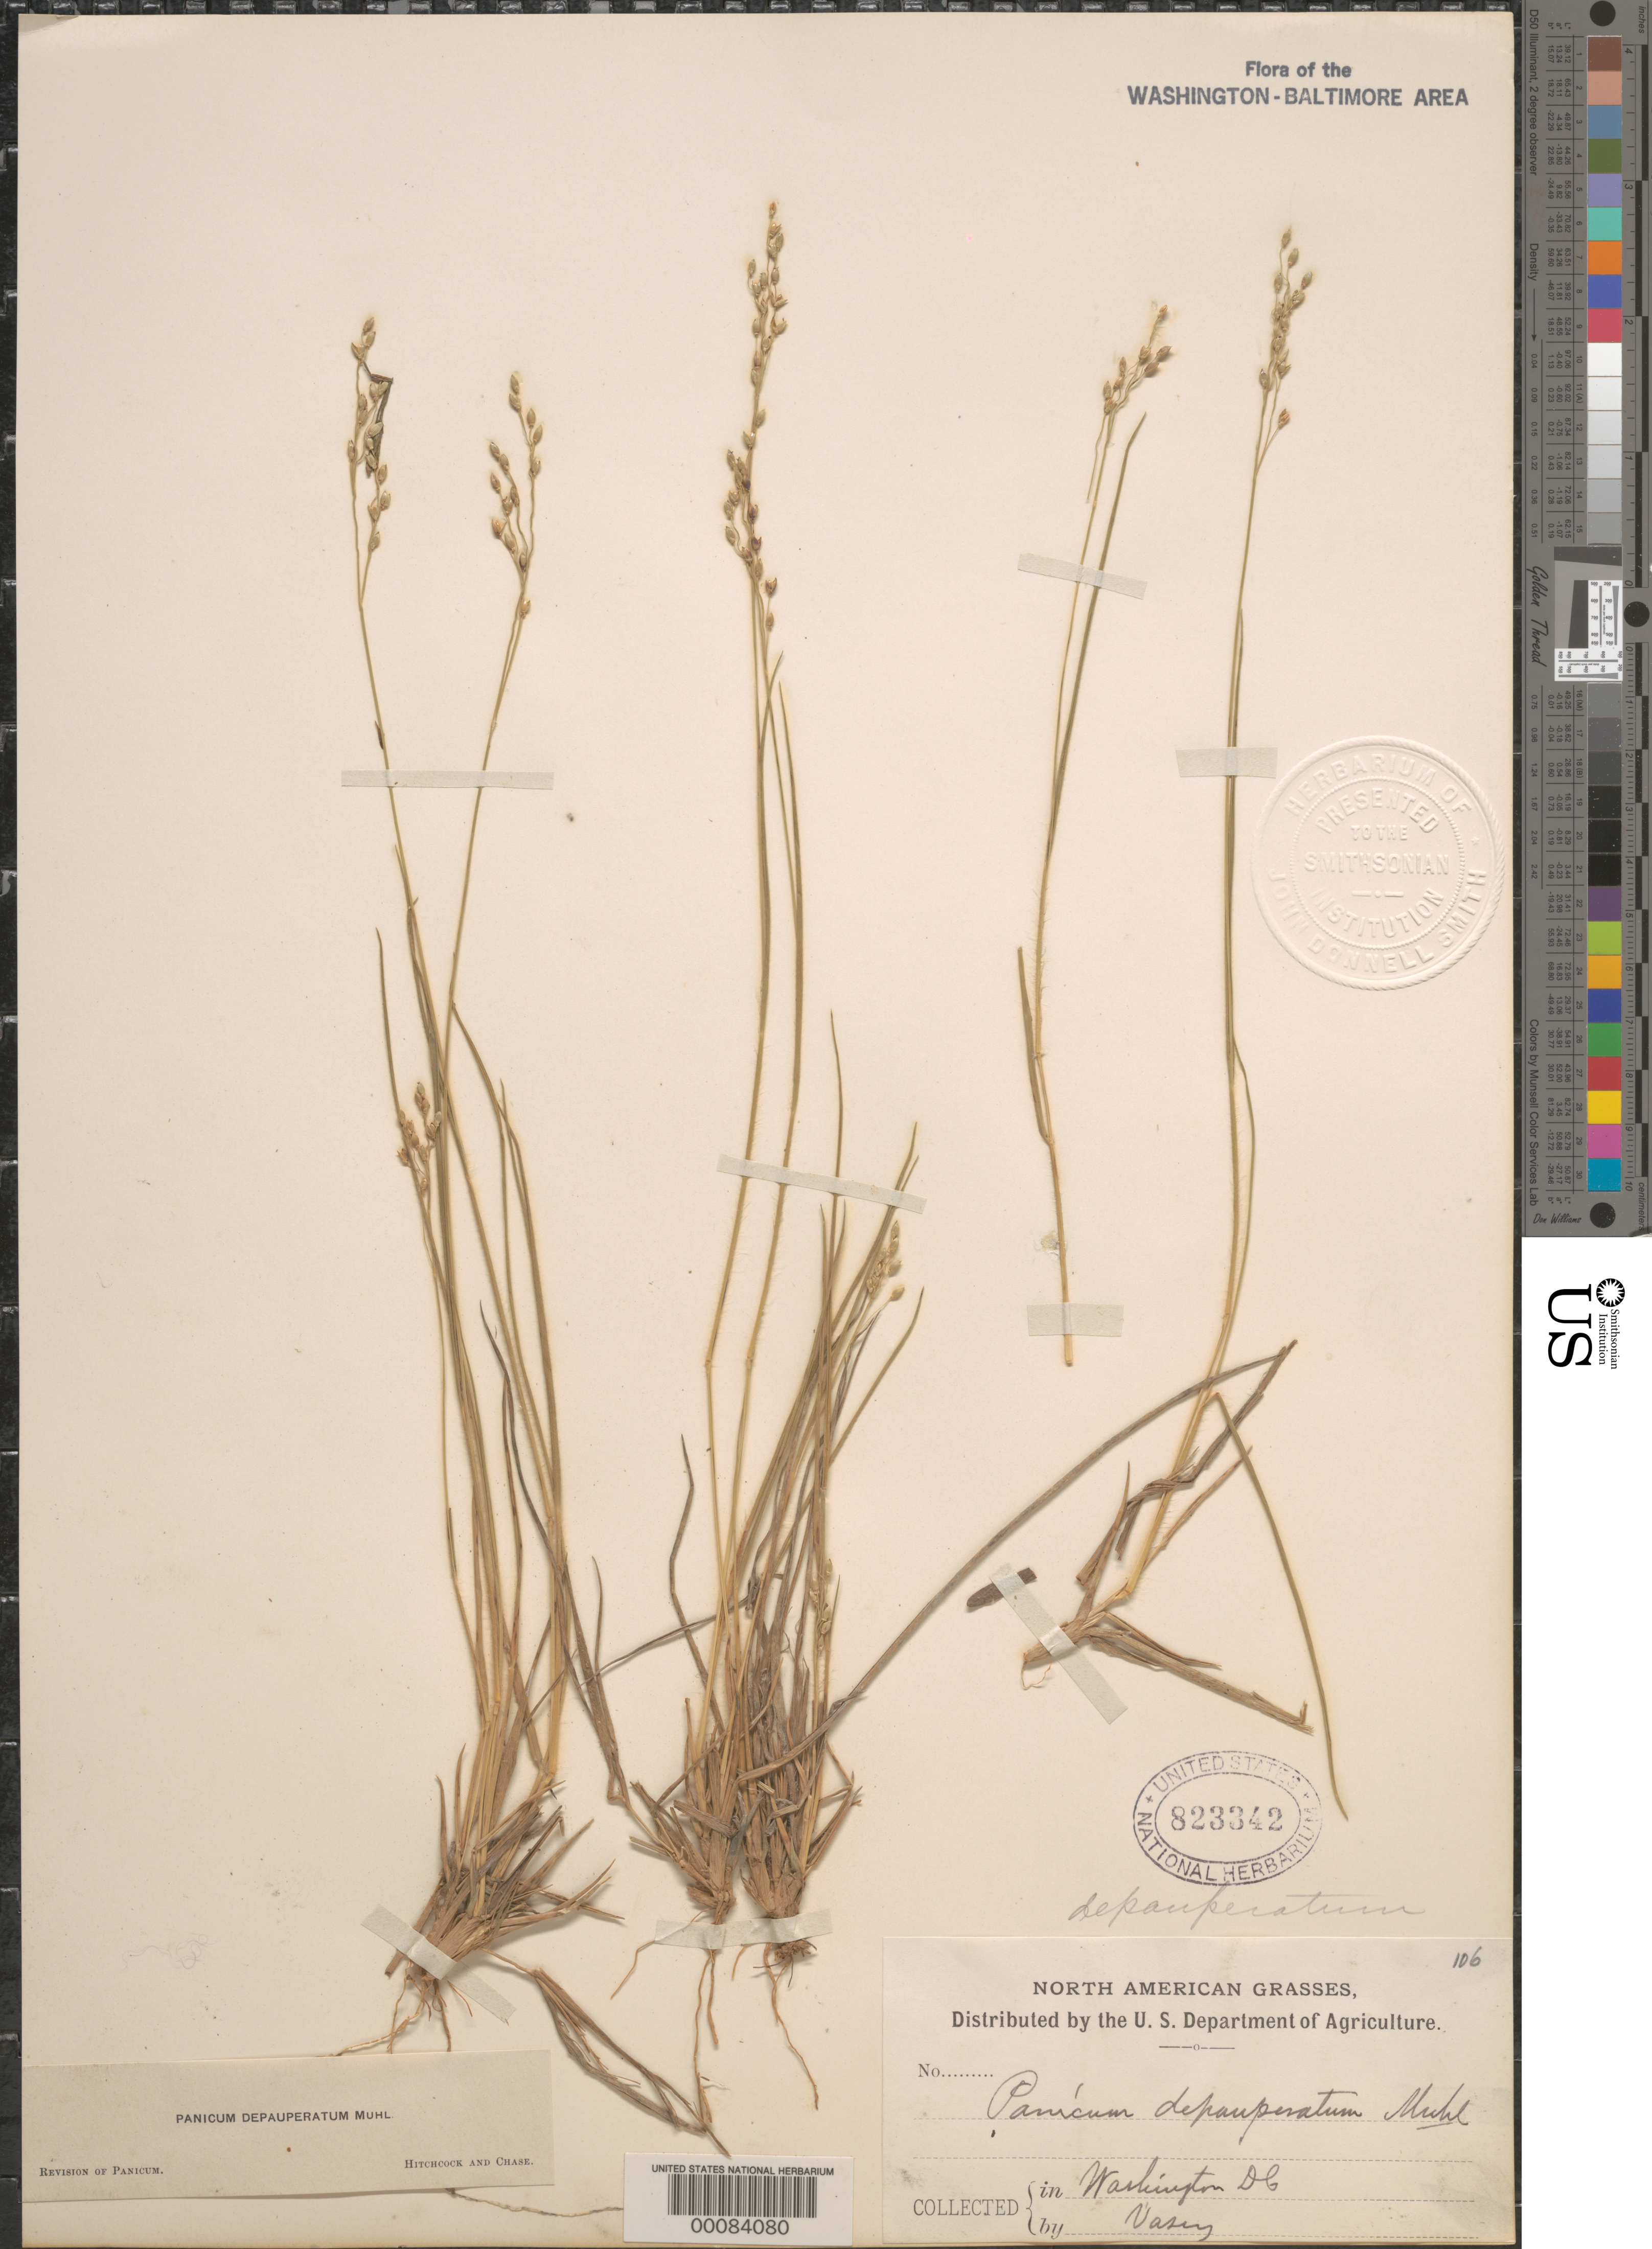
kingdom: Plantae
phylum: Tracheophyta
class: Liliopsida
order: Poales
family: Poaceae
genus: Dichanthelium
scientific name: Dichanthelium depauperatum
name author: (Muhl.) Gould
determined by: Hitchcock, A. S.; Chase, [M.] A.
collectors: G. R. Vasey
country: United States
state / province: District of Columbia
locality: Washington DC area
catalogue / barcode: US 823342